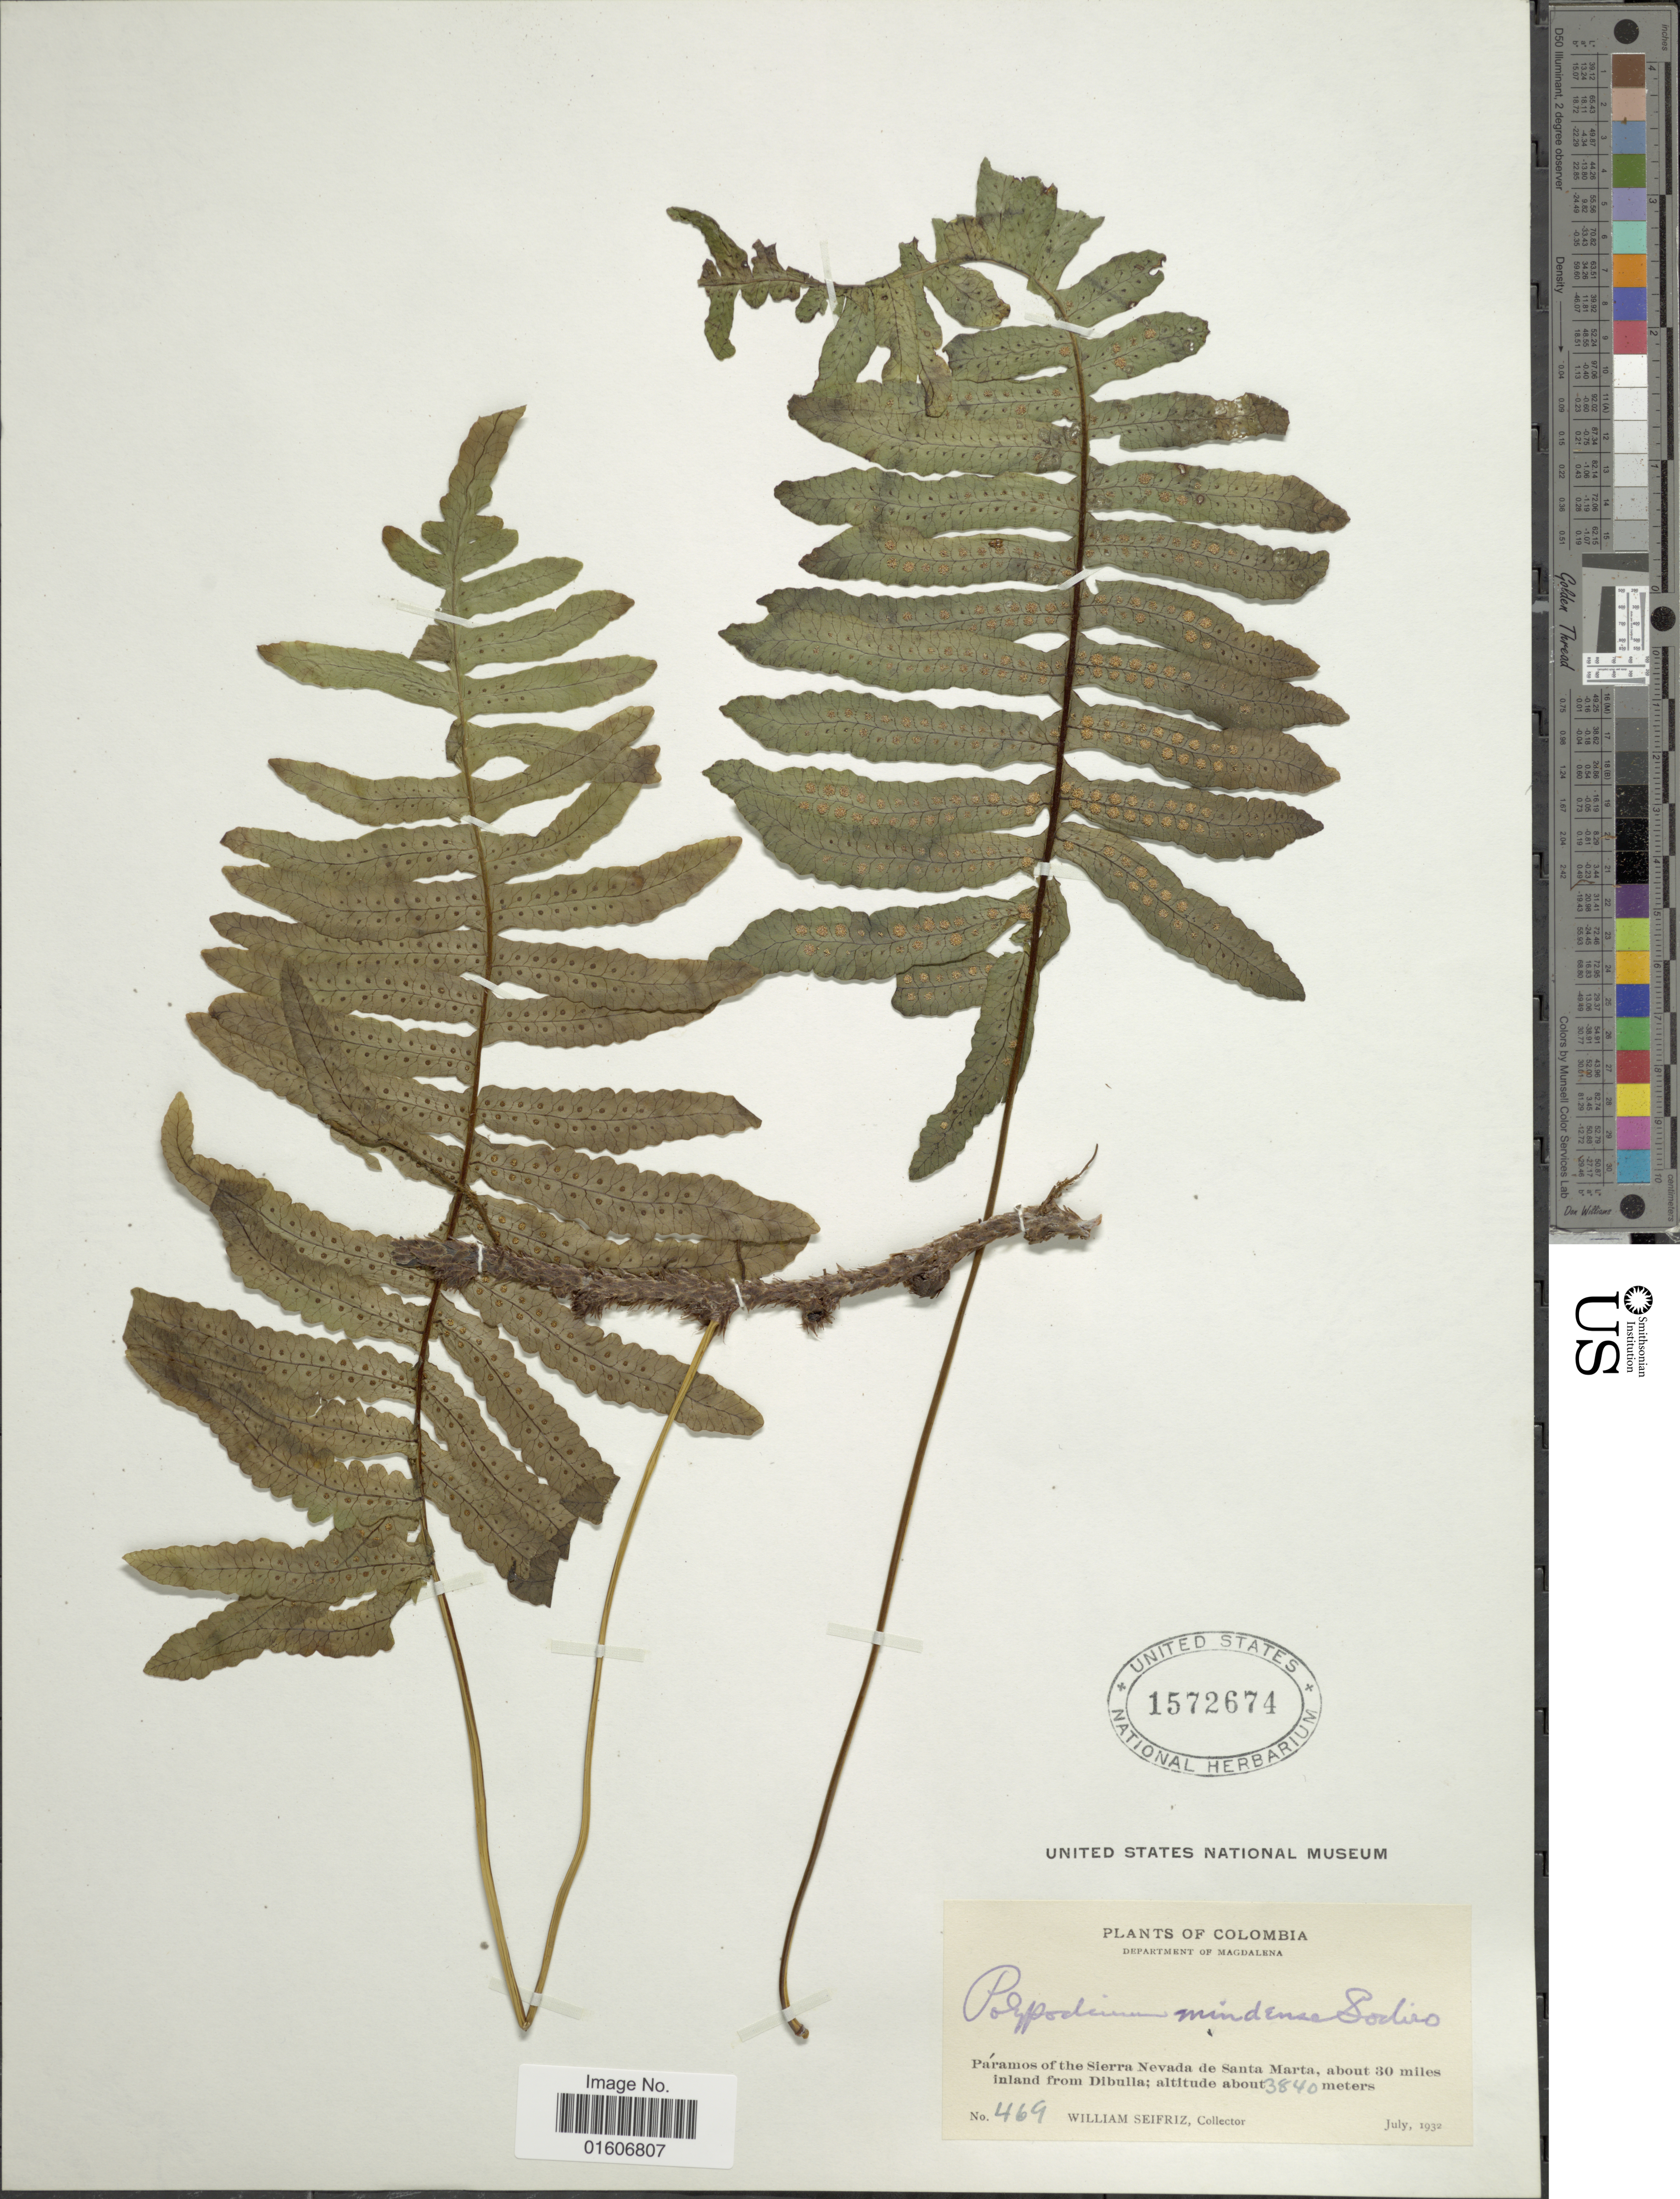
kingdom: Plantae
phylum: Tracheophyta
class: Polypodiopsida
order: Polypodiales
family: Polypodiaceae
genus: Serpocaulon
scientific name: Serpocaulon mindense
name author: (Sodiro)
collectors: W. Seifriz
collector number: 469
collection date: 1932-07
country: Colombia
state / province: Magdalena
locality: Department of Magdalena, Páramos of the Sierra Nevada de Santa Marta, about 30 miles inland from Dibulla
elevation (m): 3840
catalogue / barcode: US 1572674